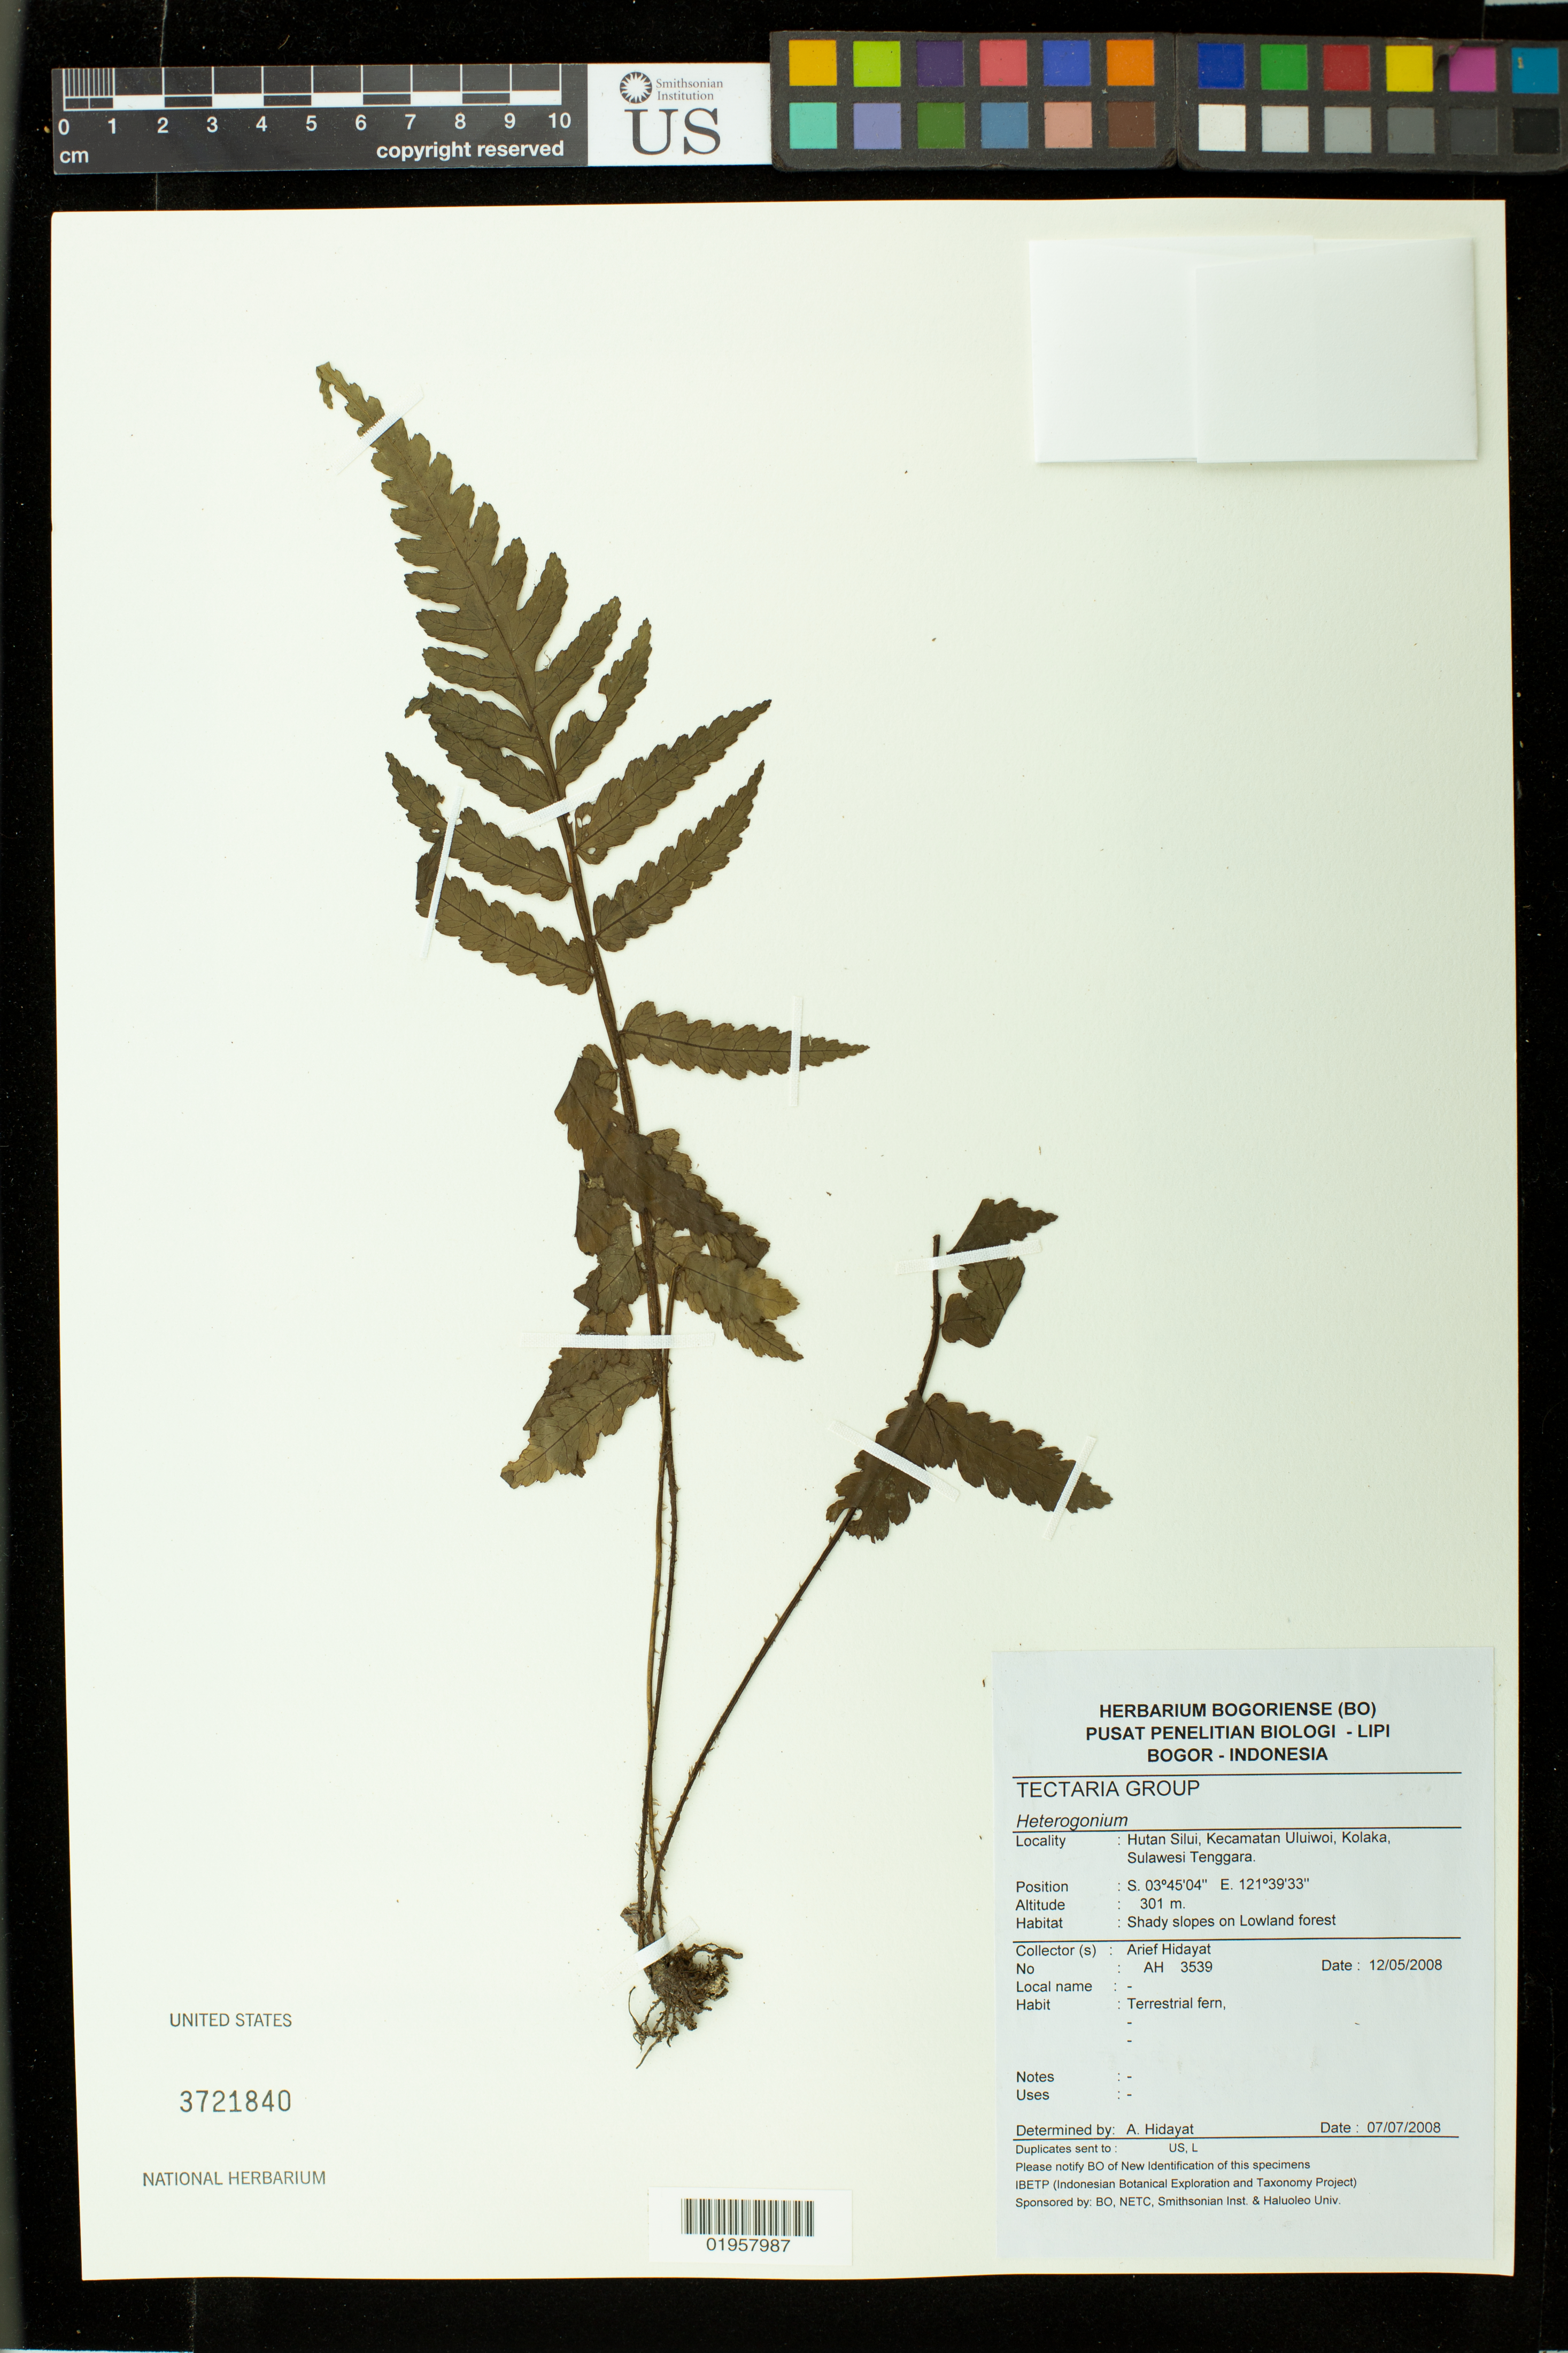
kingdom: Plantae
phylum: Tracheophyta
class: Polypodiopsida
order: Polypodiales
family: Tectariaceae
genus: Heterogonium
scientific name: Heterogonium sp.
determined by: Hidayat, Arief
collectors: A. Hidayat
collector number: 3539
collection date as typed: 12/05/2008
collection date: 2008-05-12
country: Indonesia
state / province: Sulawesi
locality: Hutan Silui, Kecamatan Uluiowi, Kolaka, Sulawesi Tenggara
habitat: Shady slopes on lowland forest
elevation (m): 301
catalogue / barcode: US 3721840